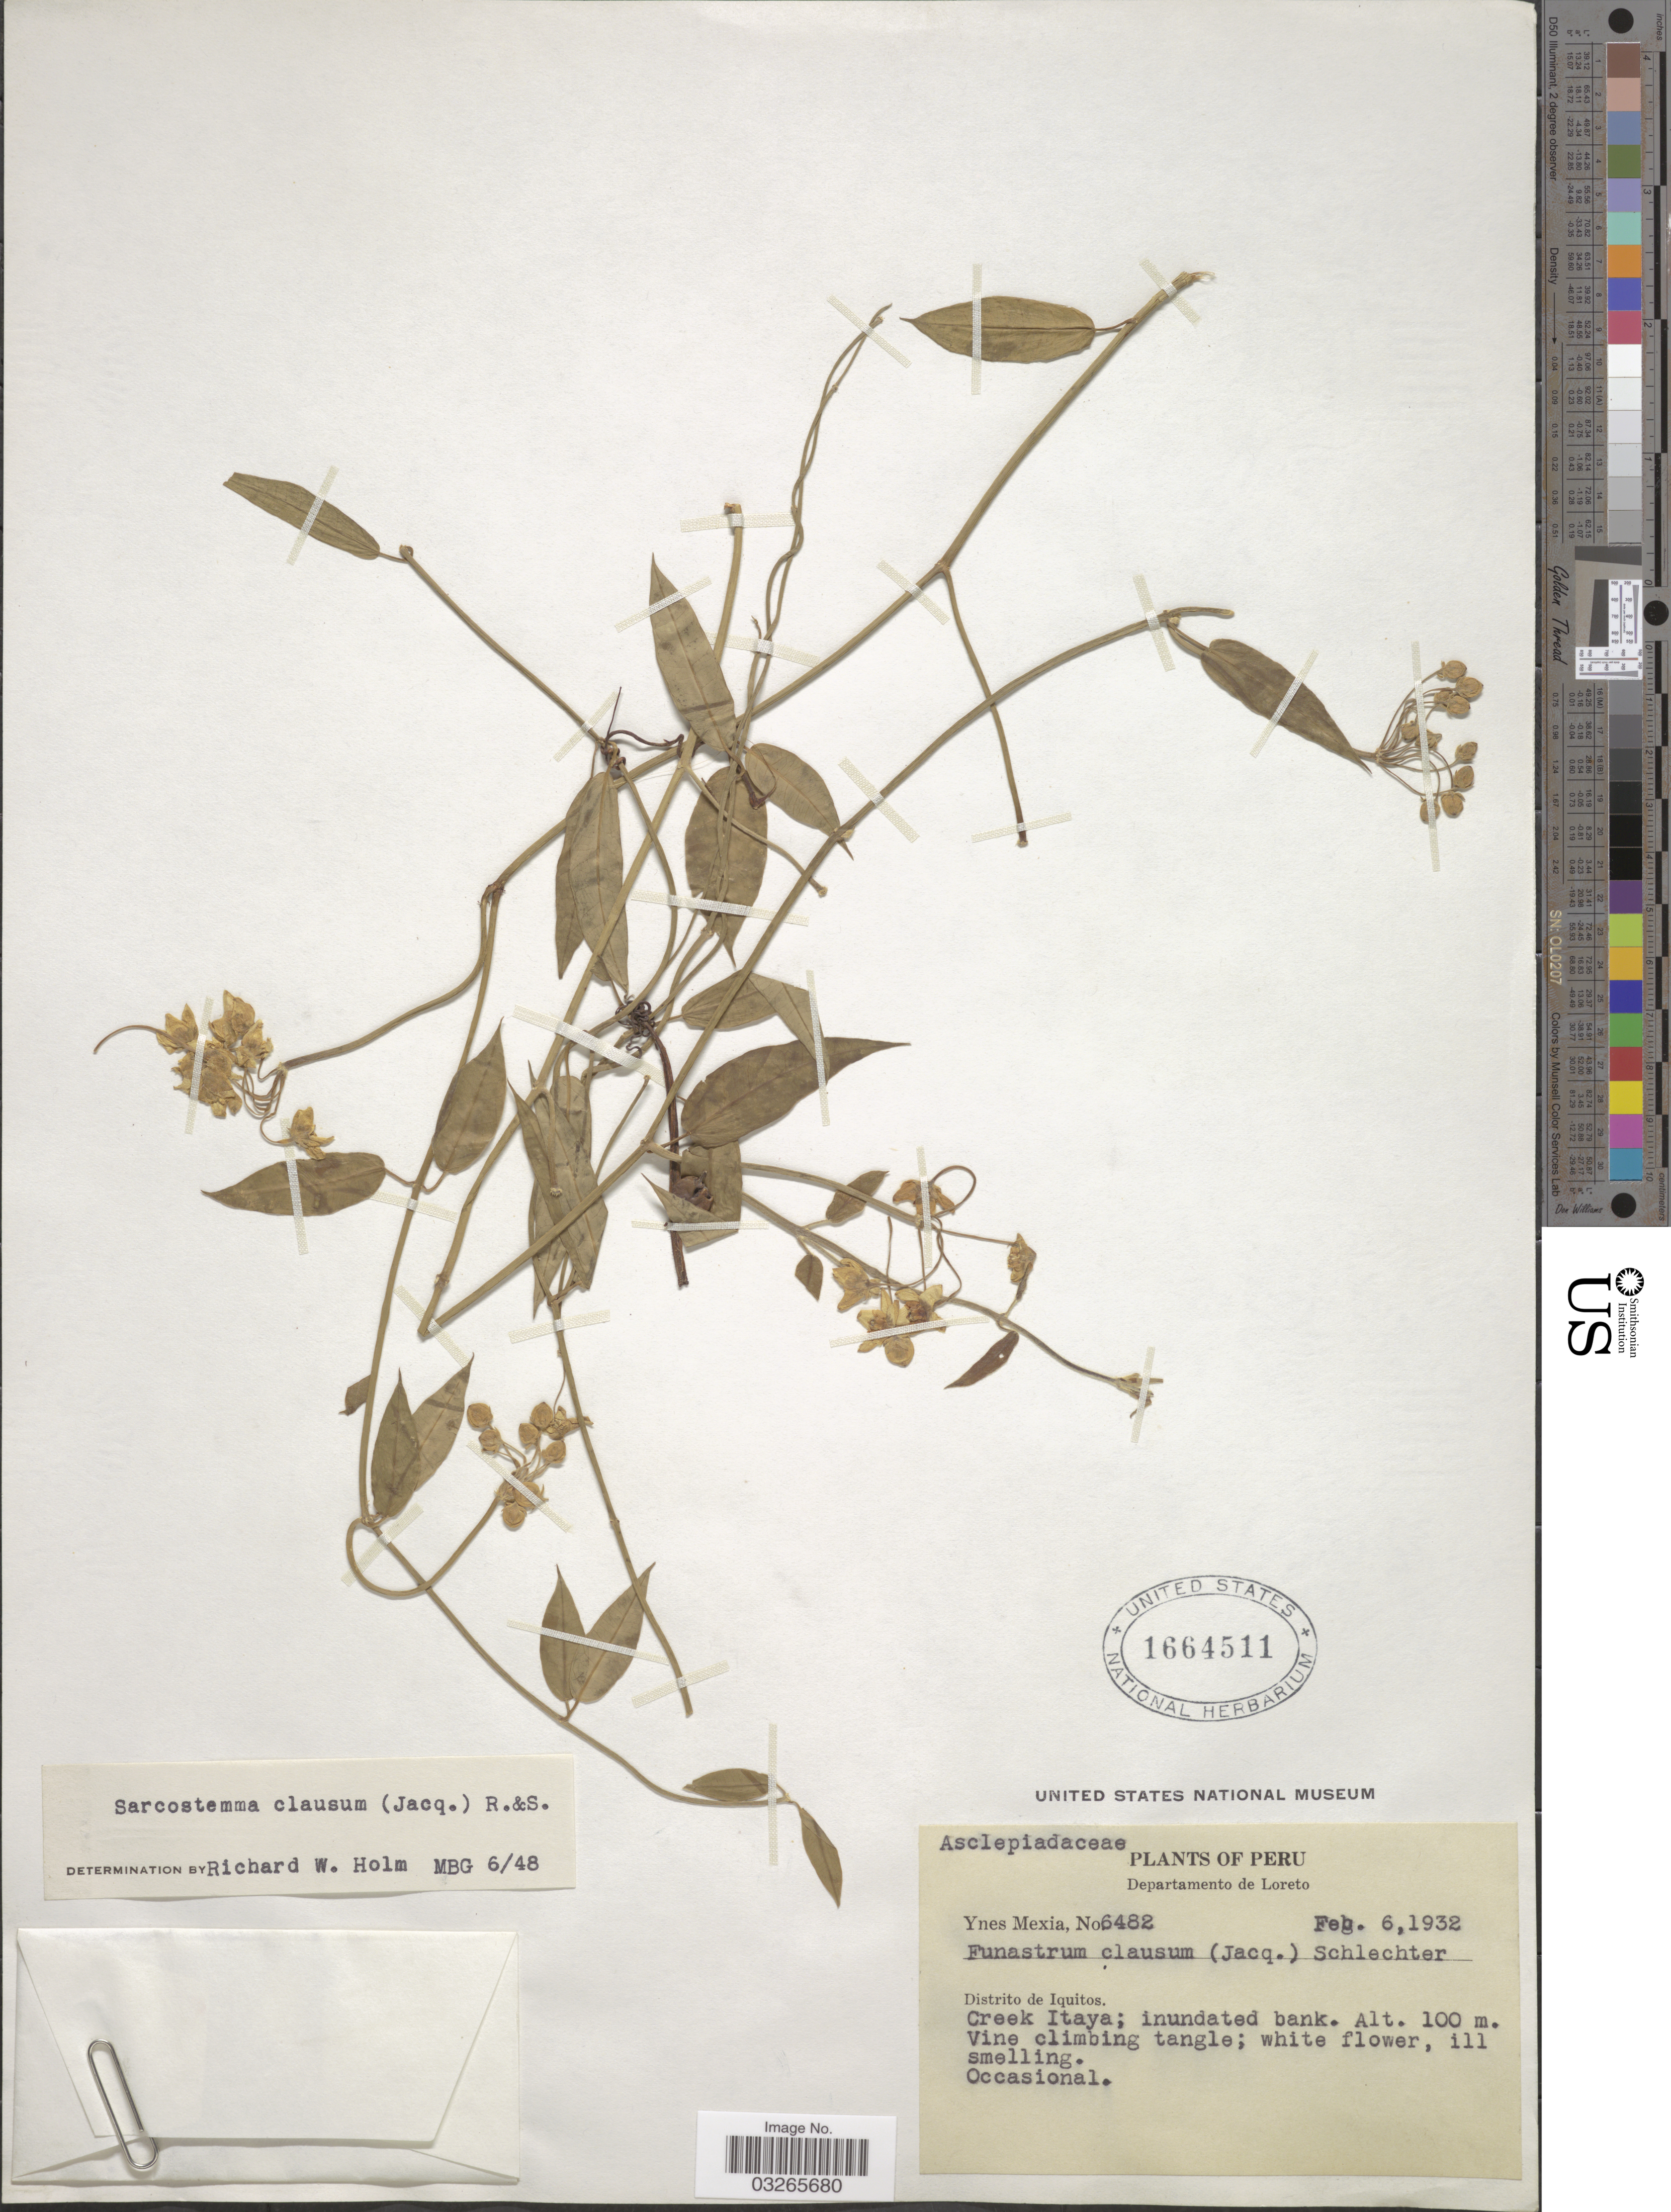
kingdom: Plantae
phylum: Tracheophyta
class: Magnoliopsida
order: Gentianales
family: Apocynaceae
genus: Sarcostemma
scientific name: Sarcostemma clausum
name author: (Jacq.) Schult.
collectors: Y. Mexia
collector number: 6482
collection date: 1932-02-06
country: Peru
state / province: Loreto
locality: Departamento de Loreto, Distrito de Iquitos, Creek Itaya; inundated bank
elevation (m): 100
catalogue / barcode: US 1664511